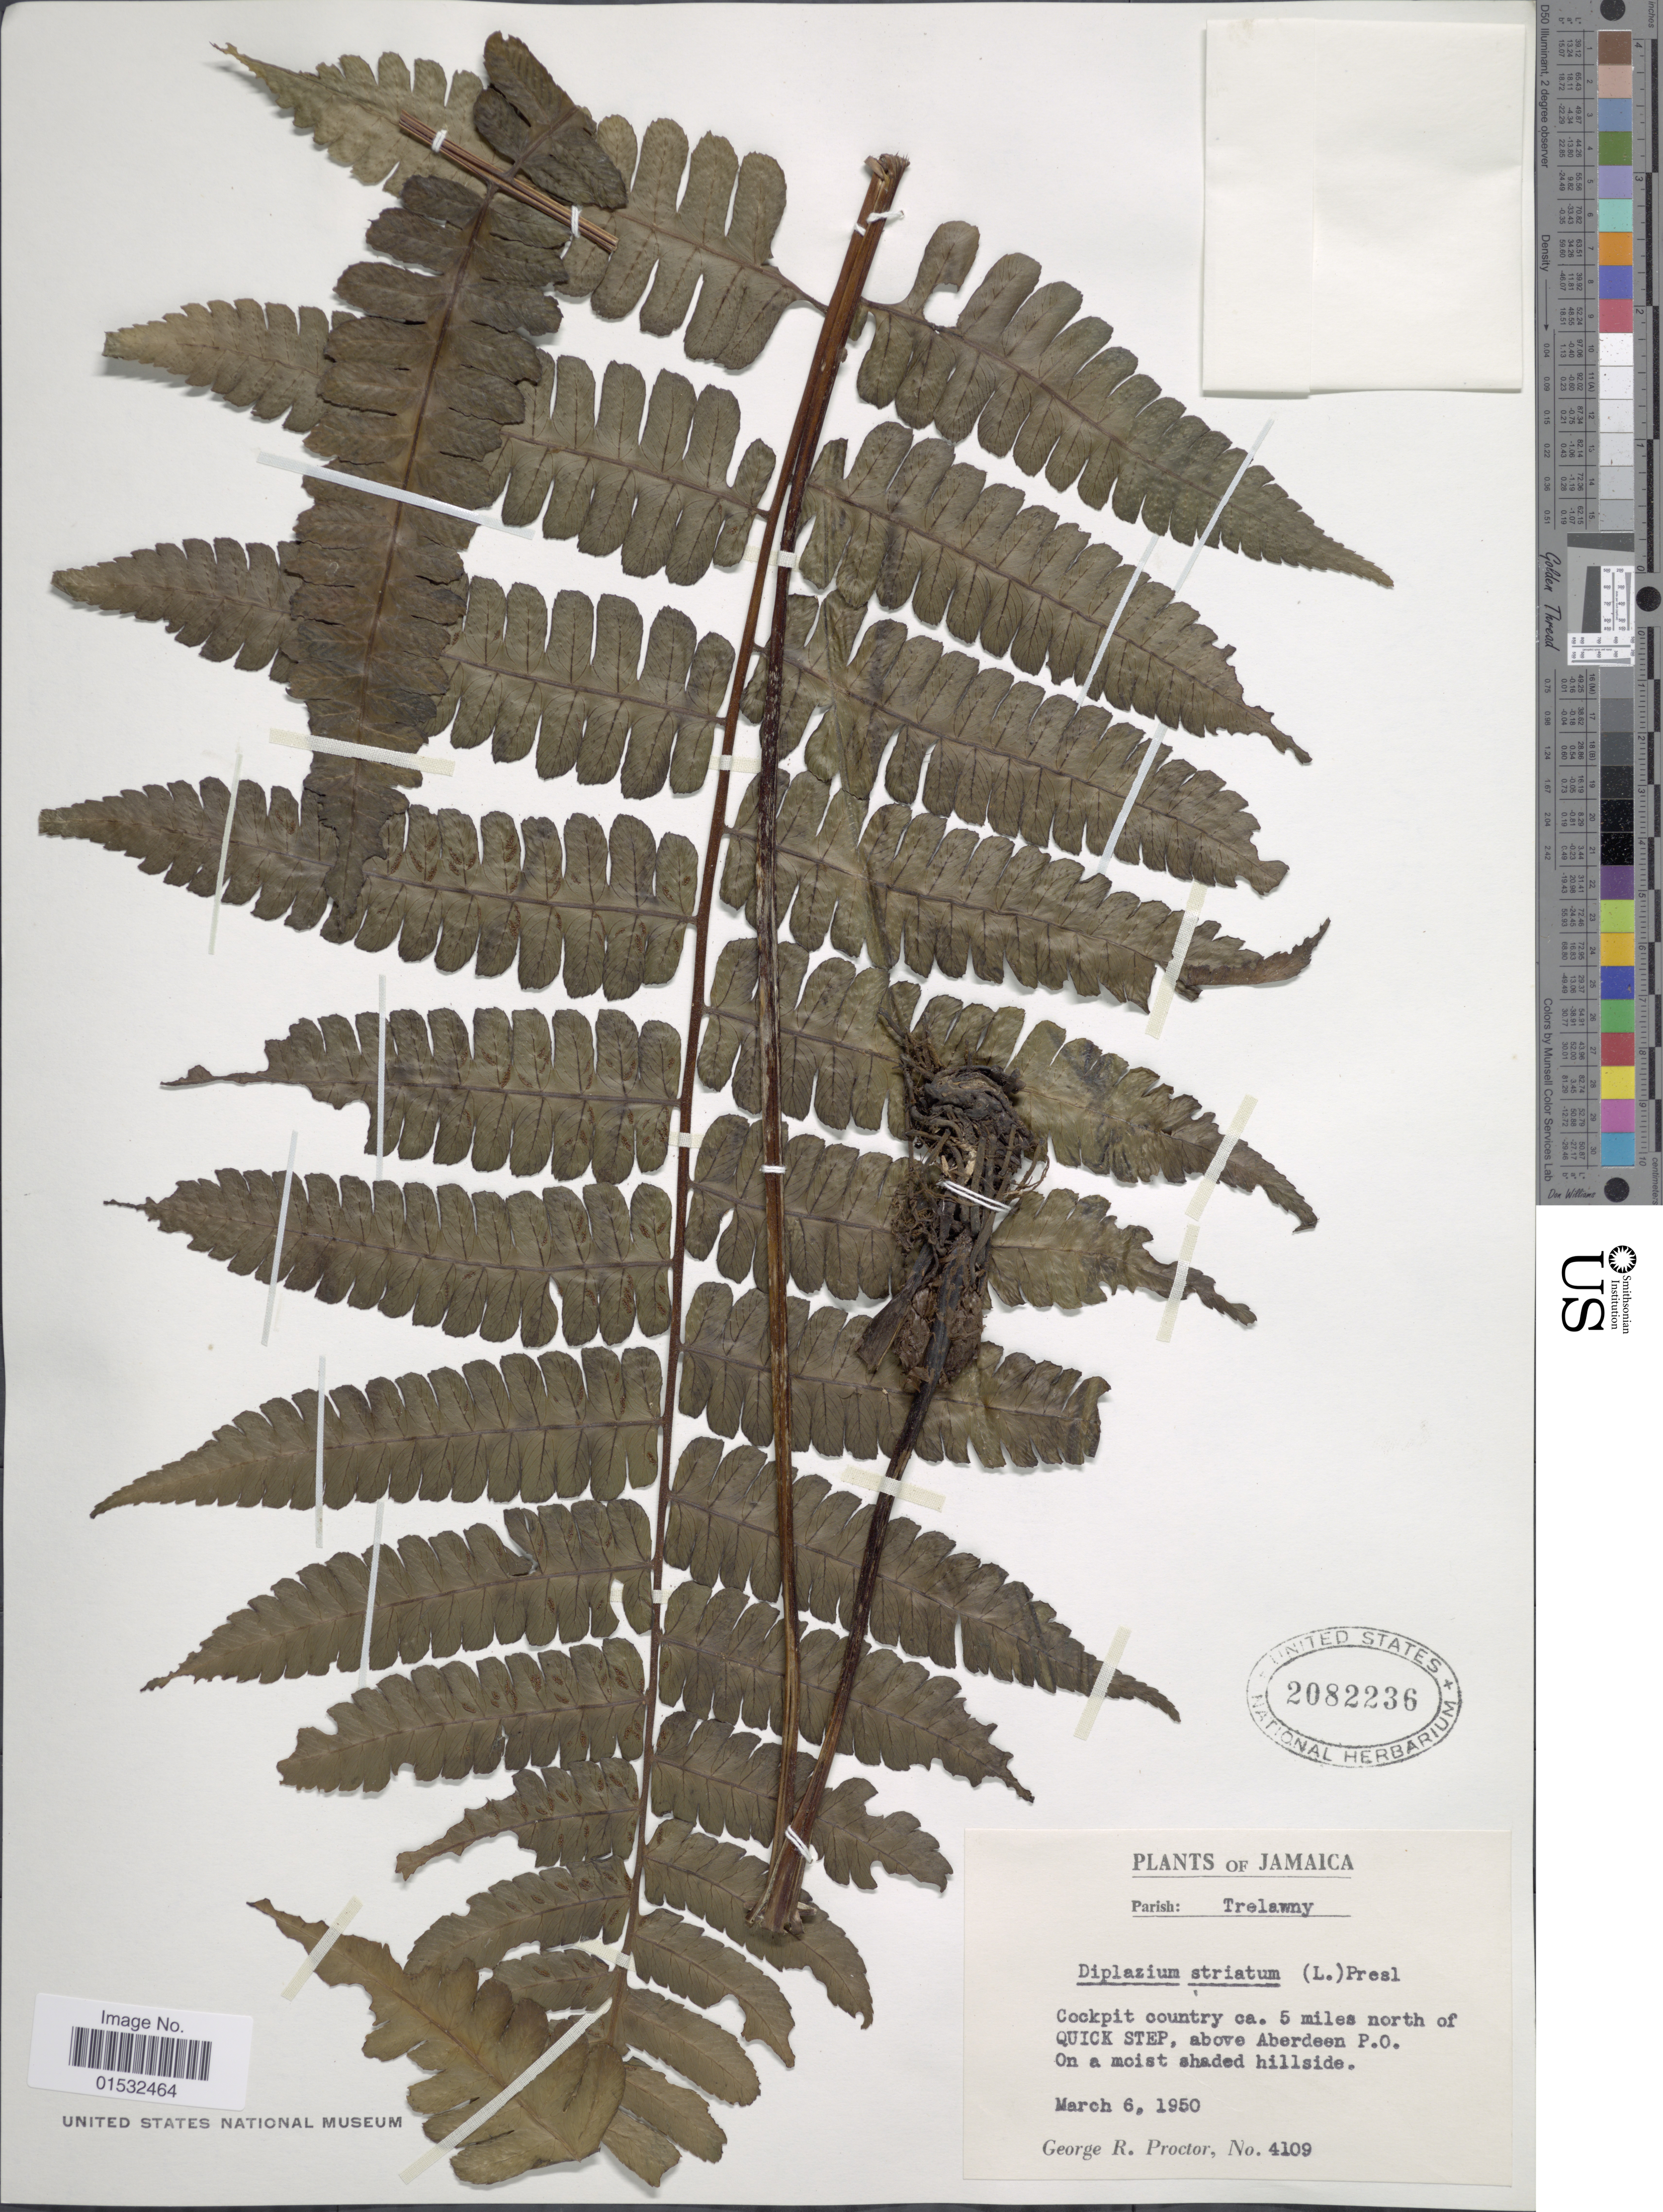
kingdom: Plantae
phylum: Tracheophyta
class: Polypodiopsida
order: Polypodiales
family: Athyriaceae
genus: Diplazium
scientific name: Diplazium striatum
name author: (L.) C. Presl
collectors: G. R. Proctor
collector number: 4109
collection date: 1950-03-06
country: Jamaica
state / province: Trelawny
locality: Parish: Trelawny. Cockpit country ca. 5 miles north of Quick Step, above Aberdeen P. O.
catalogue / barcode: US 1082236